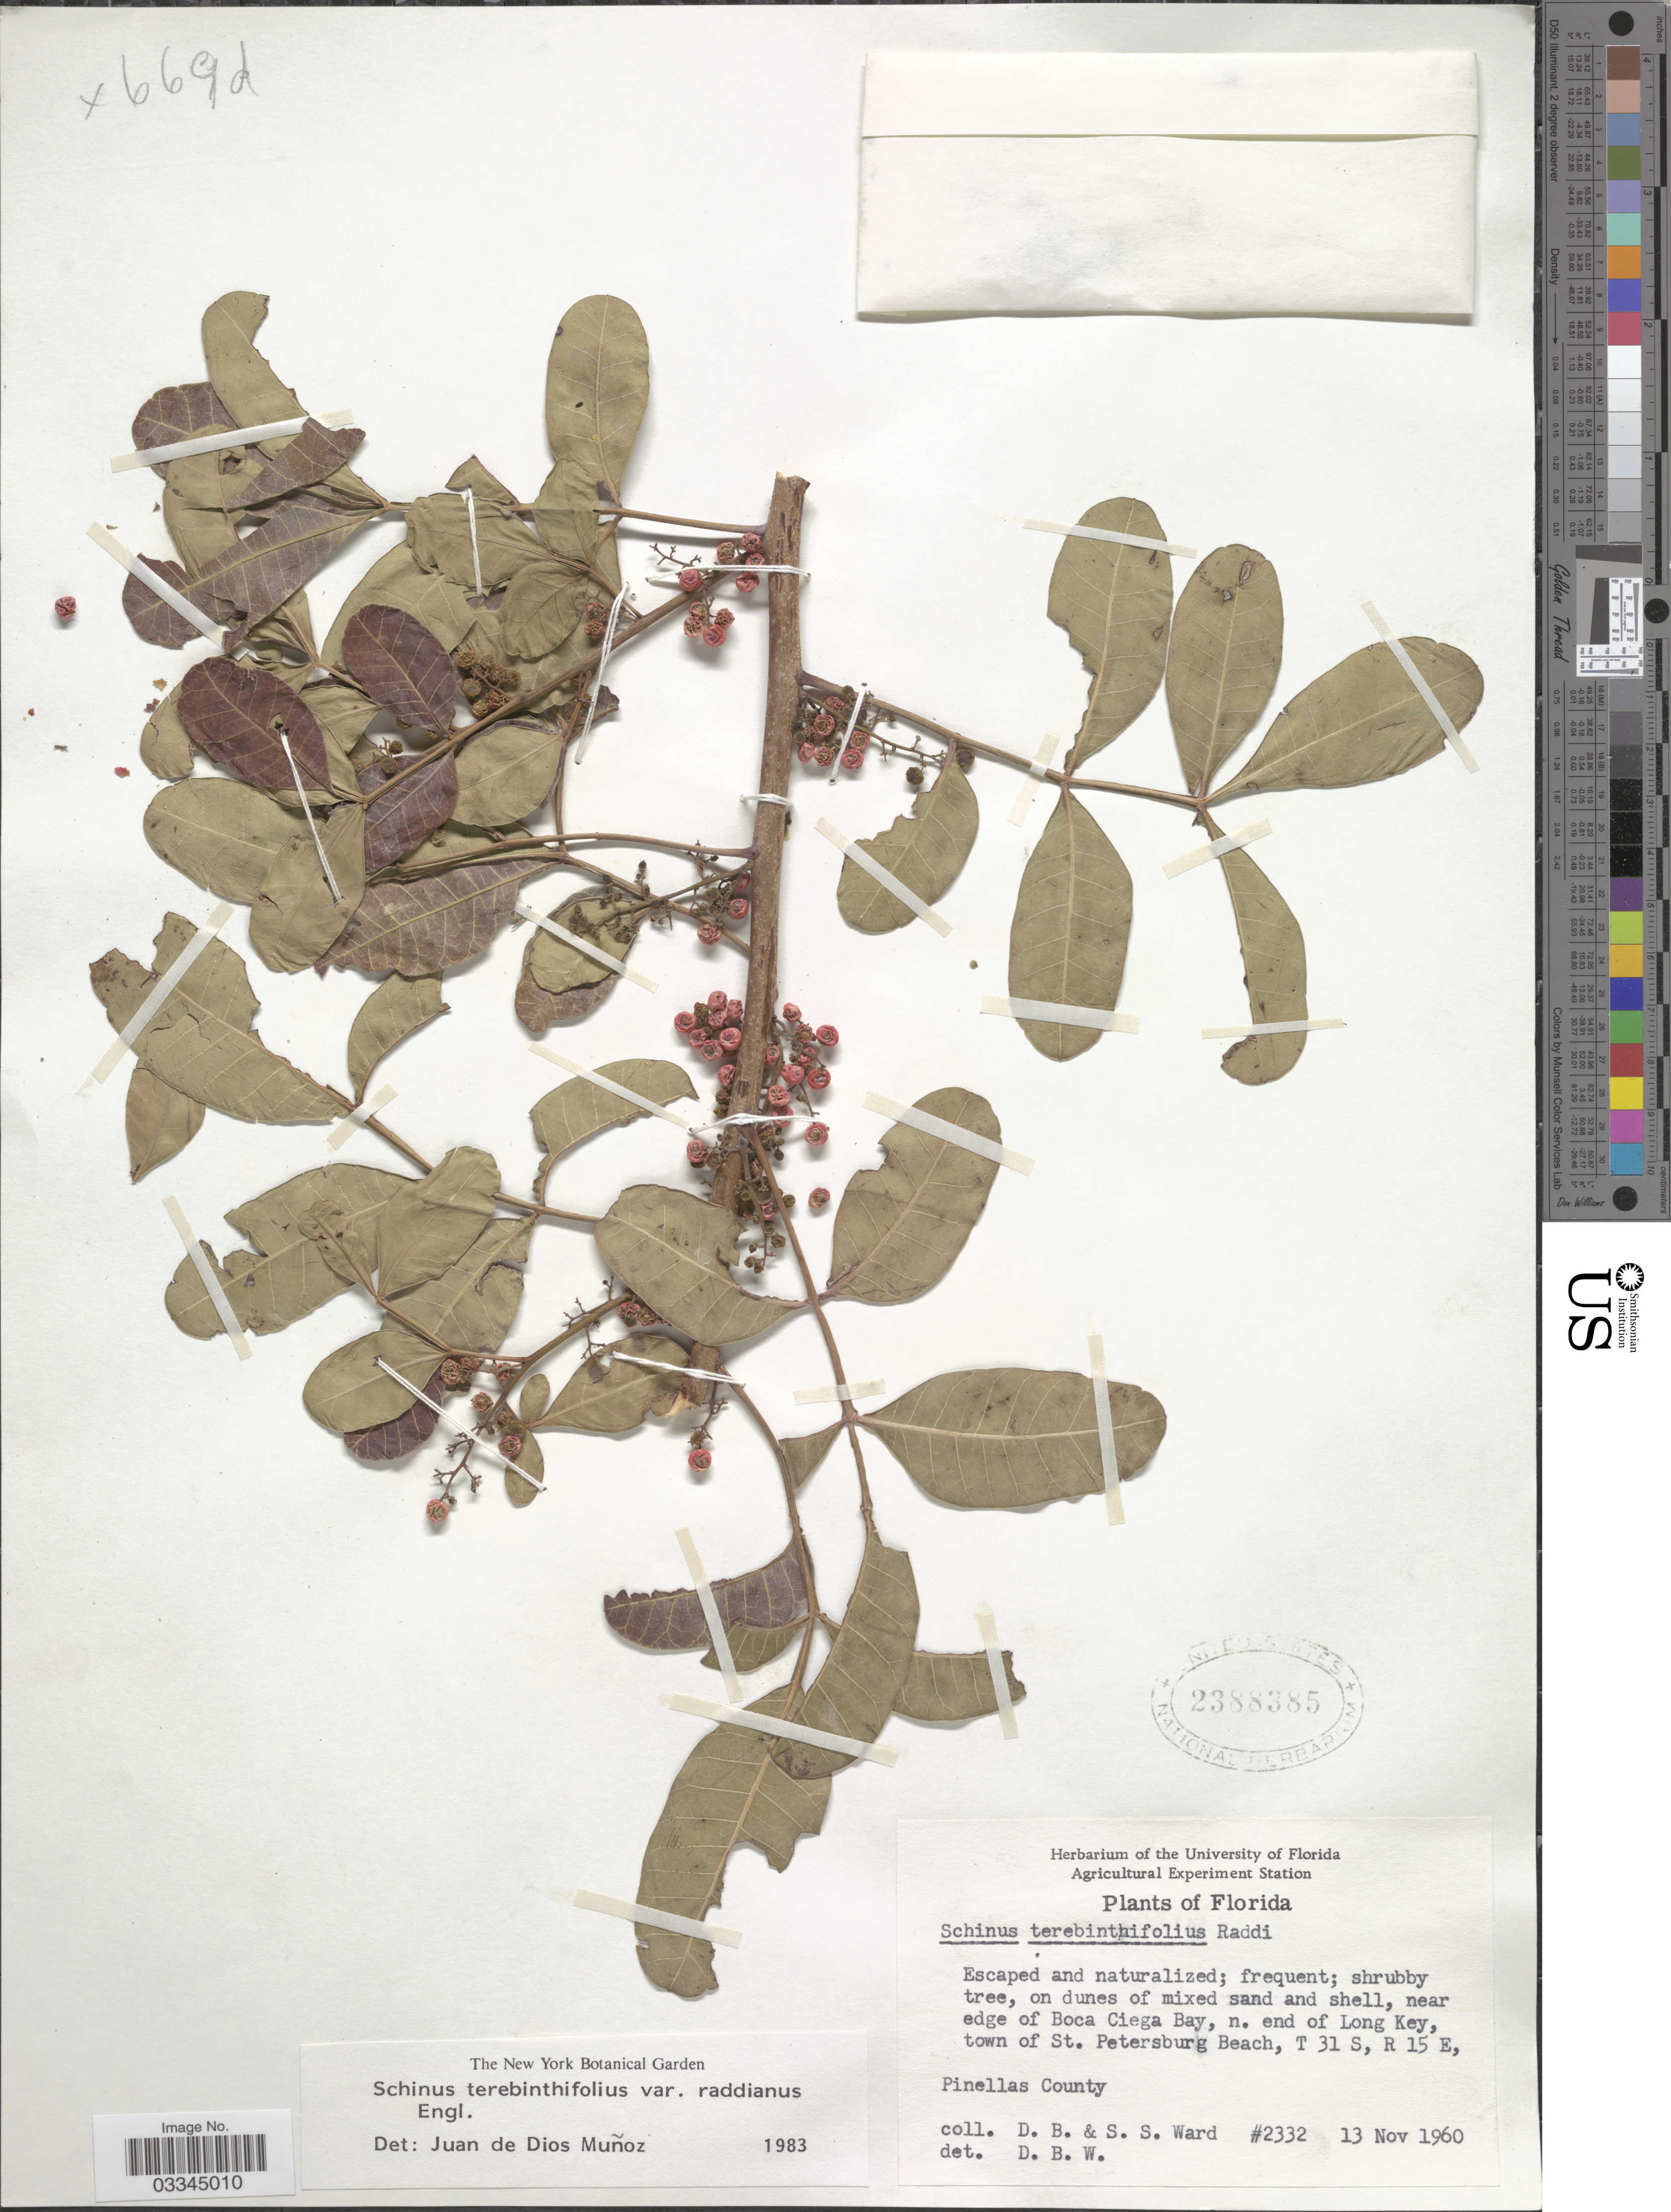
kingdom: Plantae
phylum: Tracheophyta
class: Magnoliopsida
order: Sapindales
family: Anacardiaceae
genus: Schinus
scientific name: Schinus terebinthifolia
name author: Raddi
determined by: Mitchell, John D.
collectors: D. B. Ward & S. S. Ward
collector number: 2332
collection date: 1960-11-13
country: United States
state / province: Florida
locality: Near edge of Boca Ciega Bay, n. end of Long Key, town of St. Petersburg Beach, T 31 S, R 15 E, Pinellas County.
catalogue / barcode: US 2388385